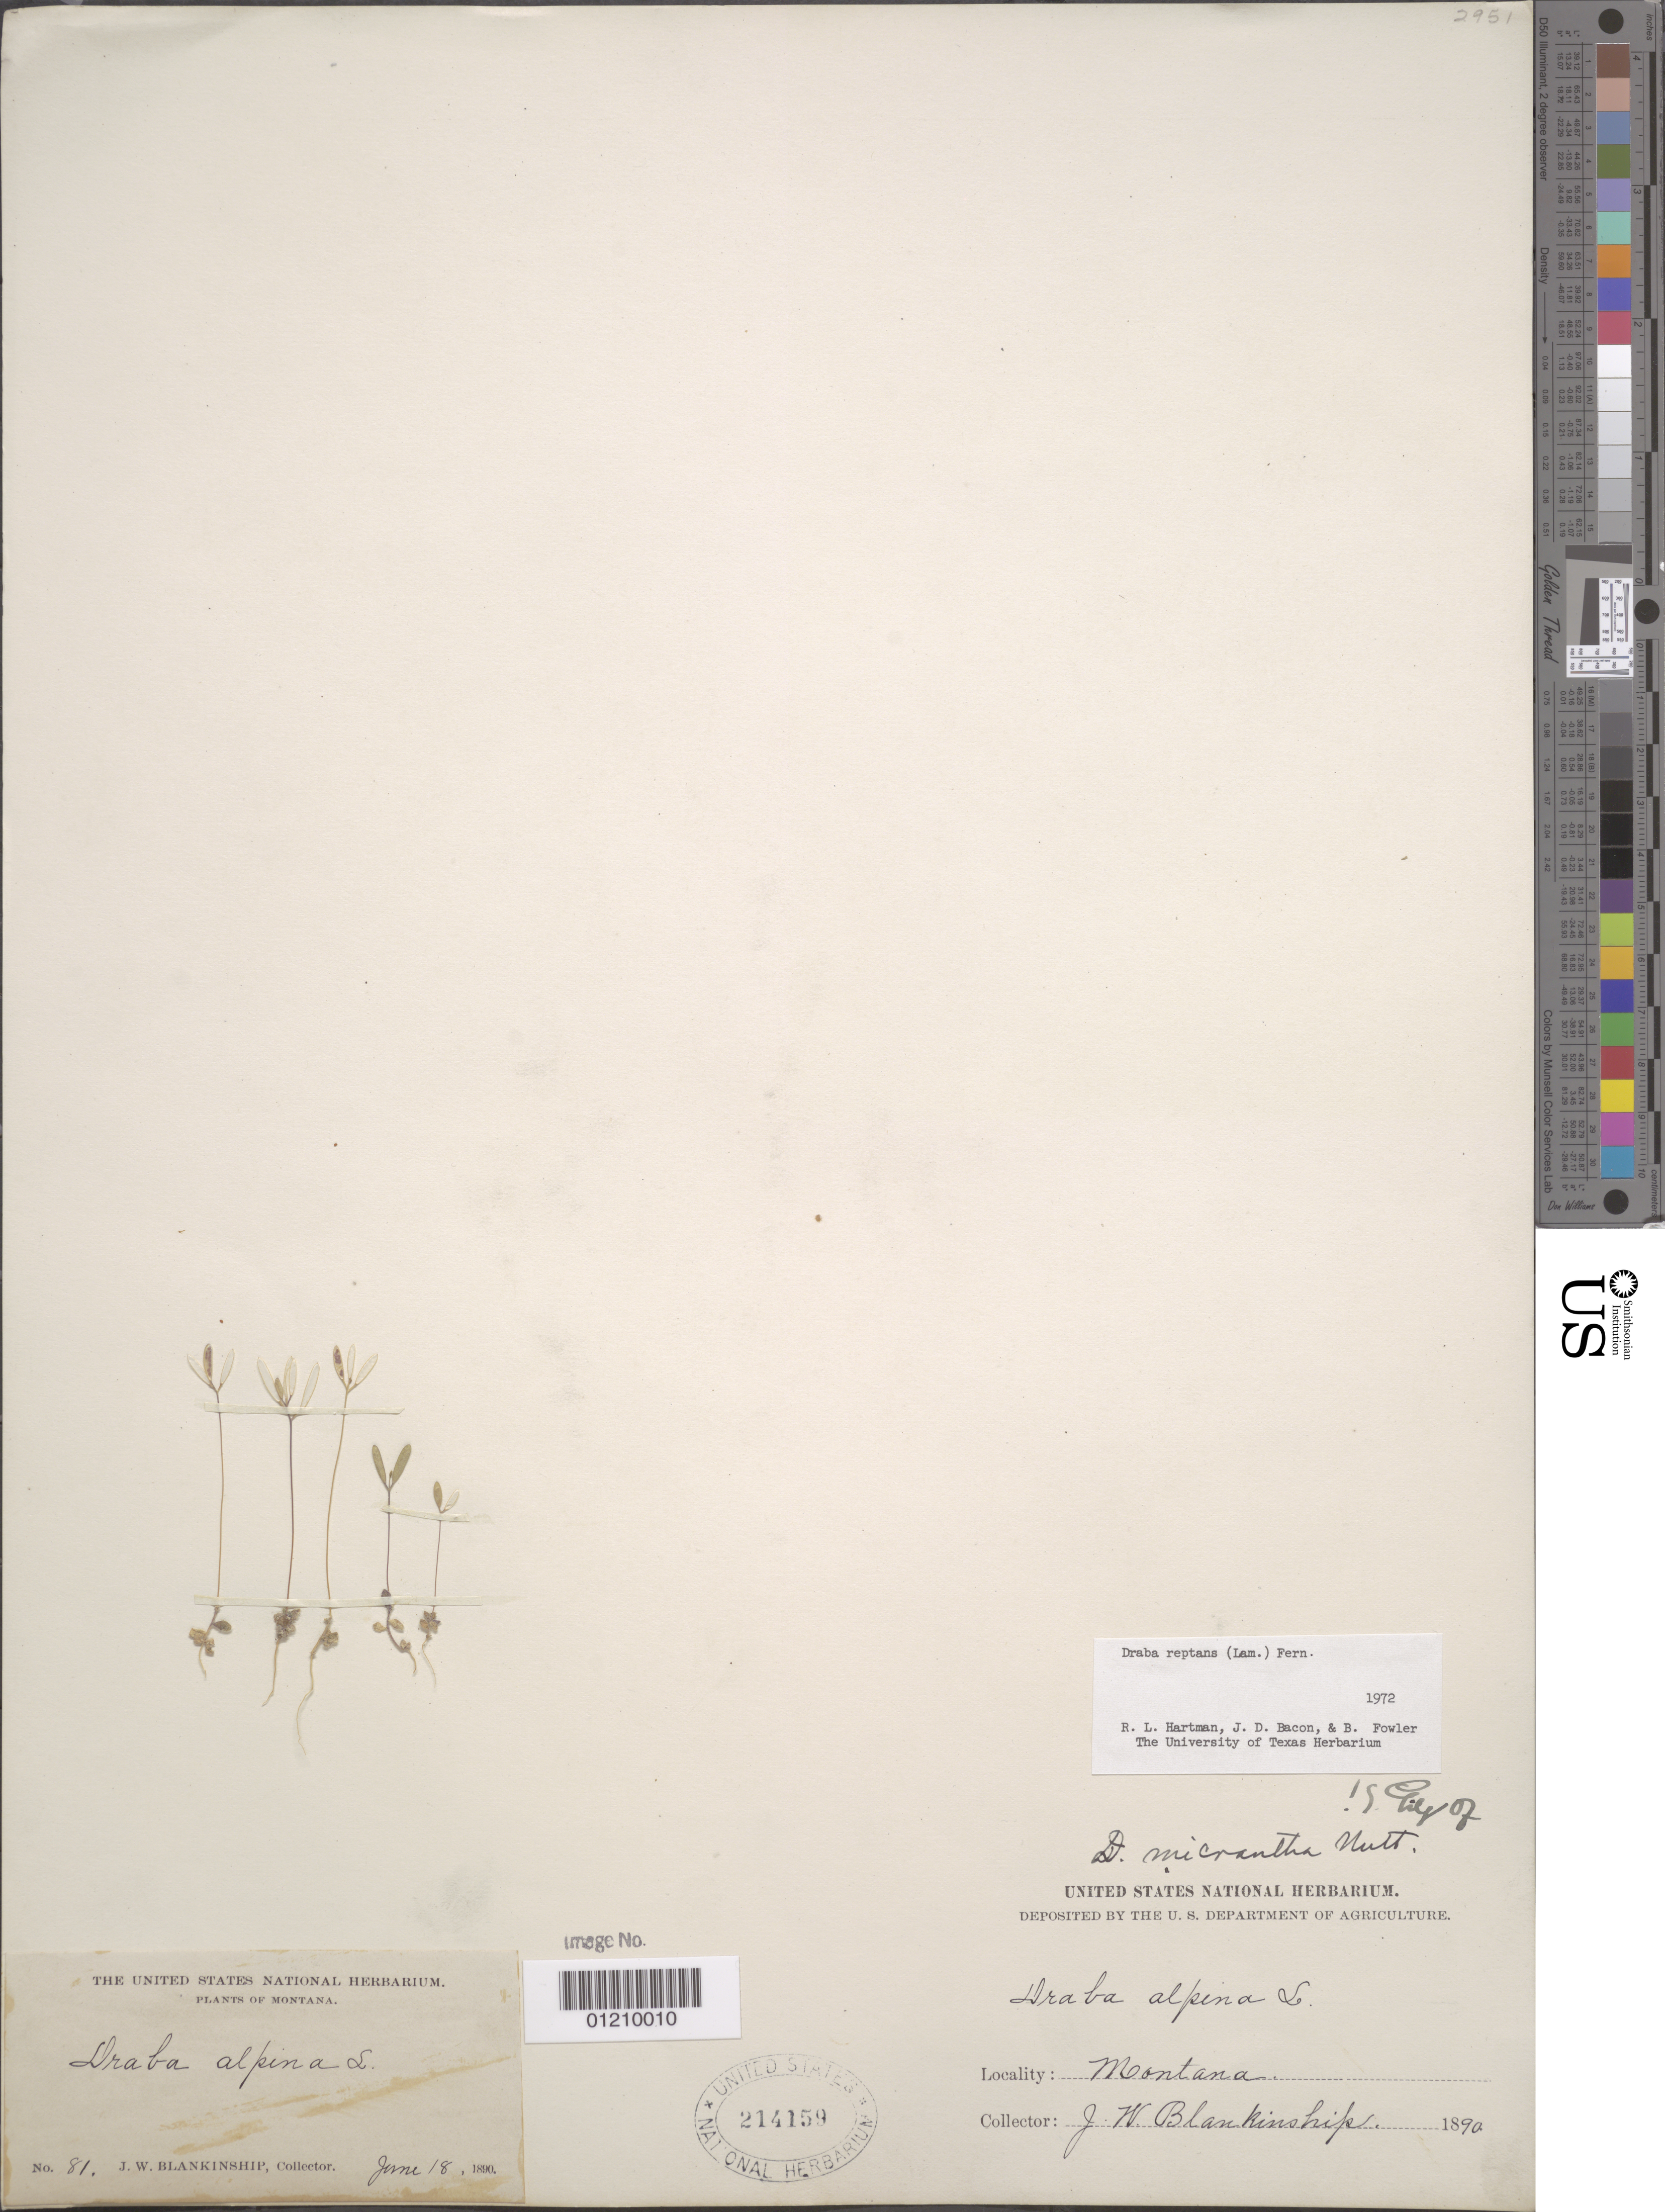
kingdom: Plantae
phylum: Tracheophyta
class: Magnoliopsida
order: Brassicales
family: Brassicaceae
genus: Draba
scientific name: Draba reptans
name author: (Lam.) Fernald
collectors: J. W. Blankinship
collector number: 81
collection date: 1890-06-18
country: United States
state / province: Montana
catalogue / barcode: US 214159